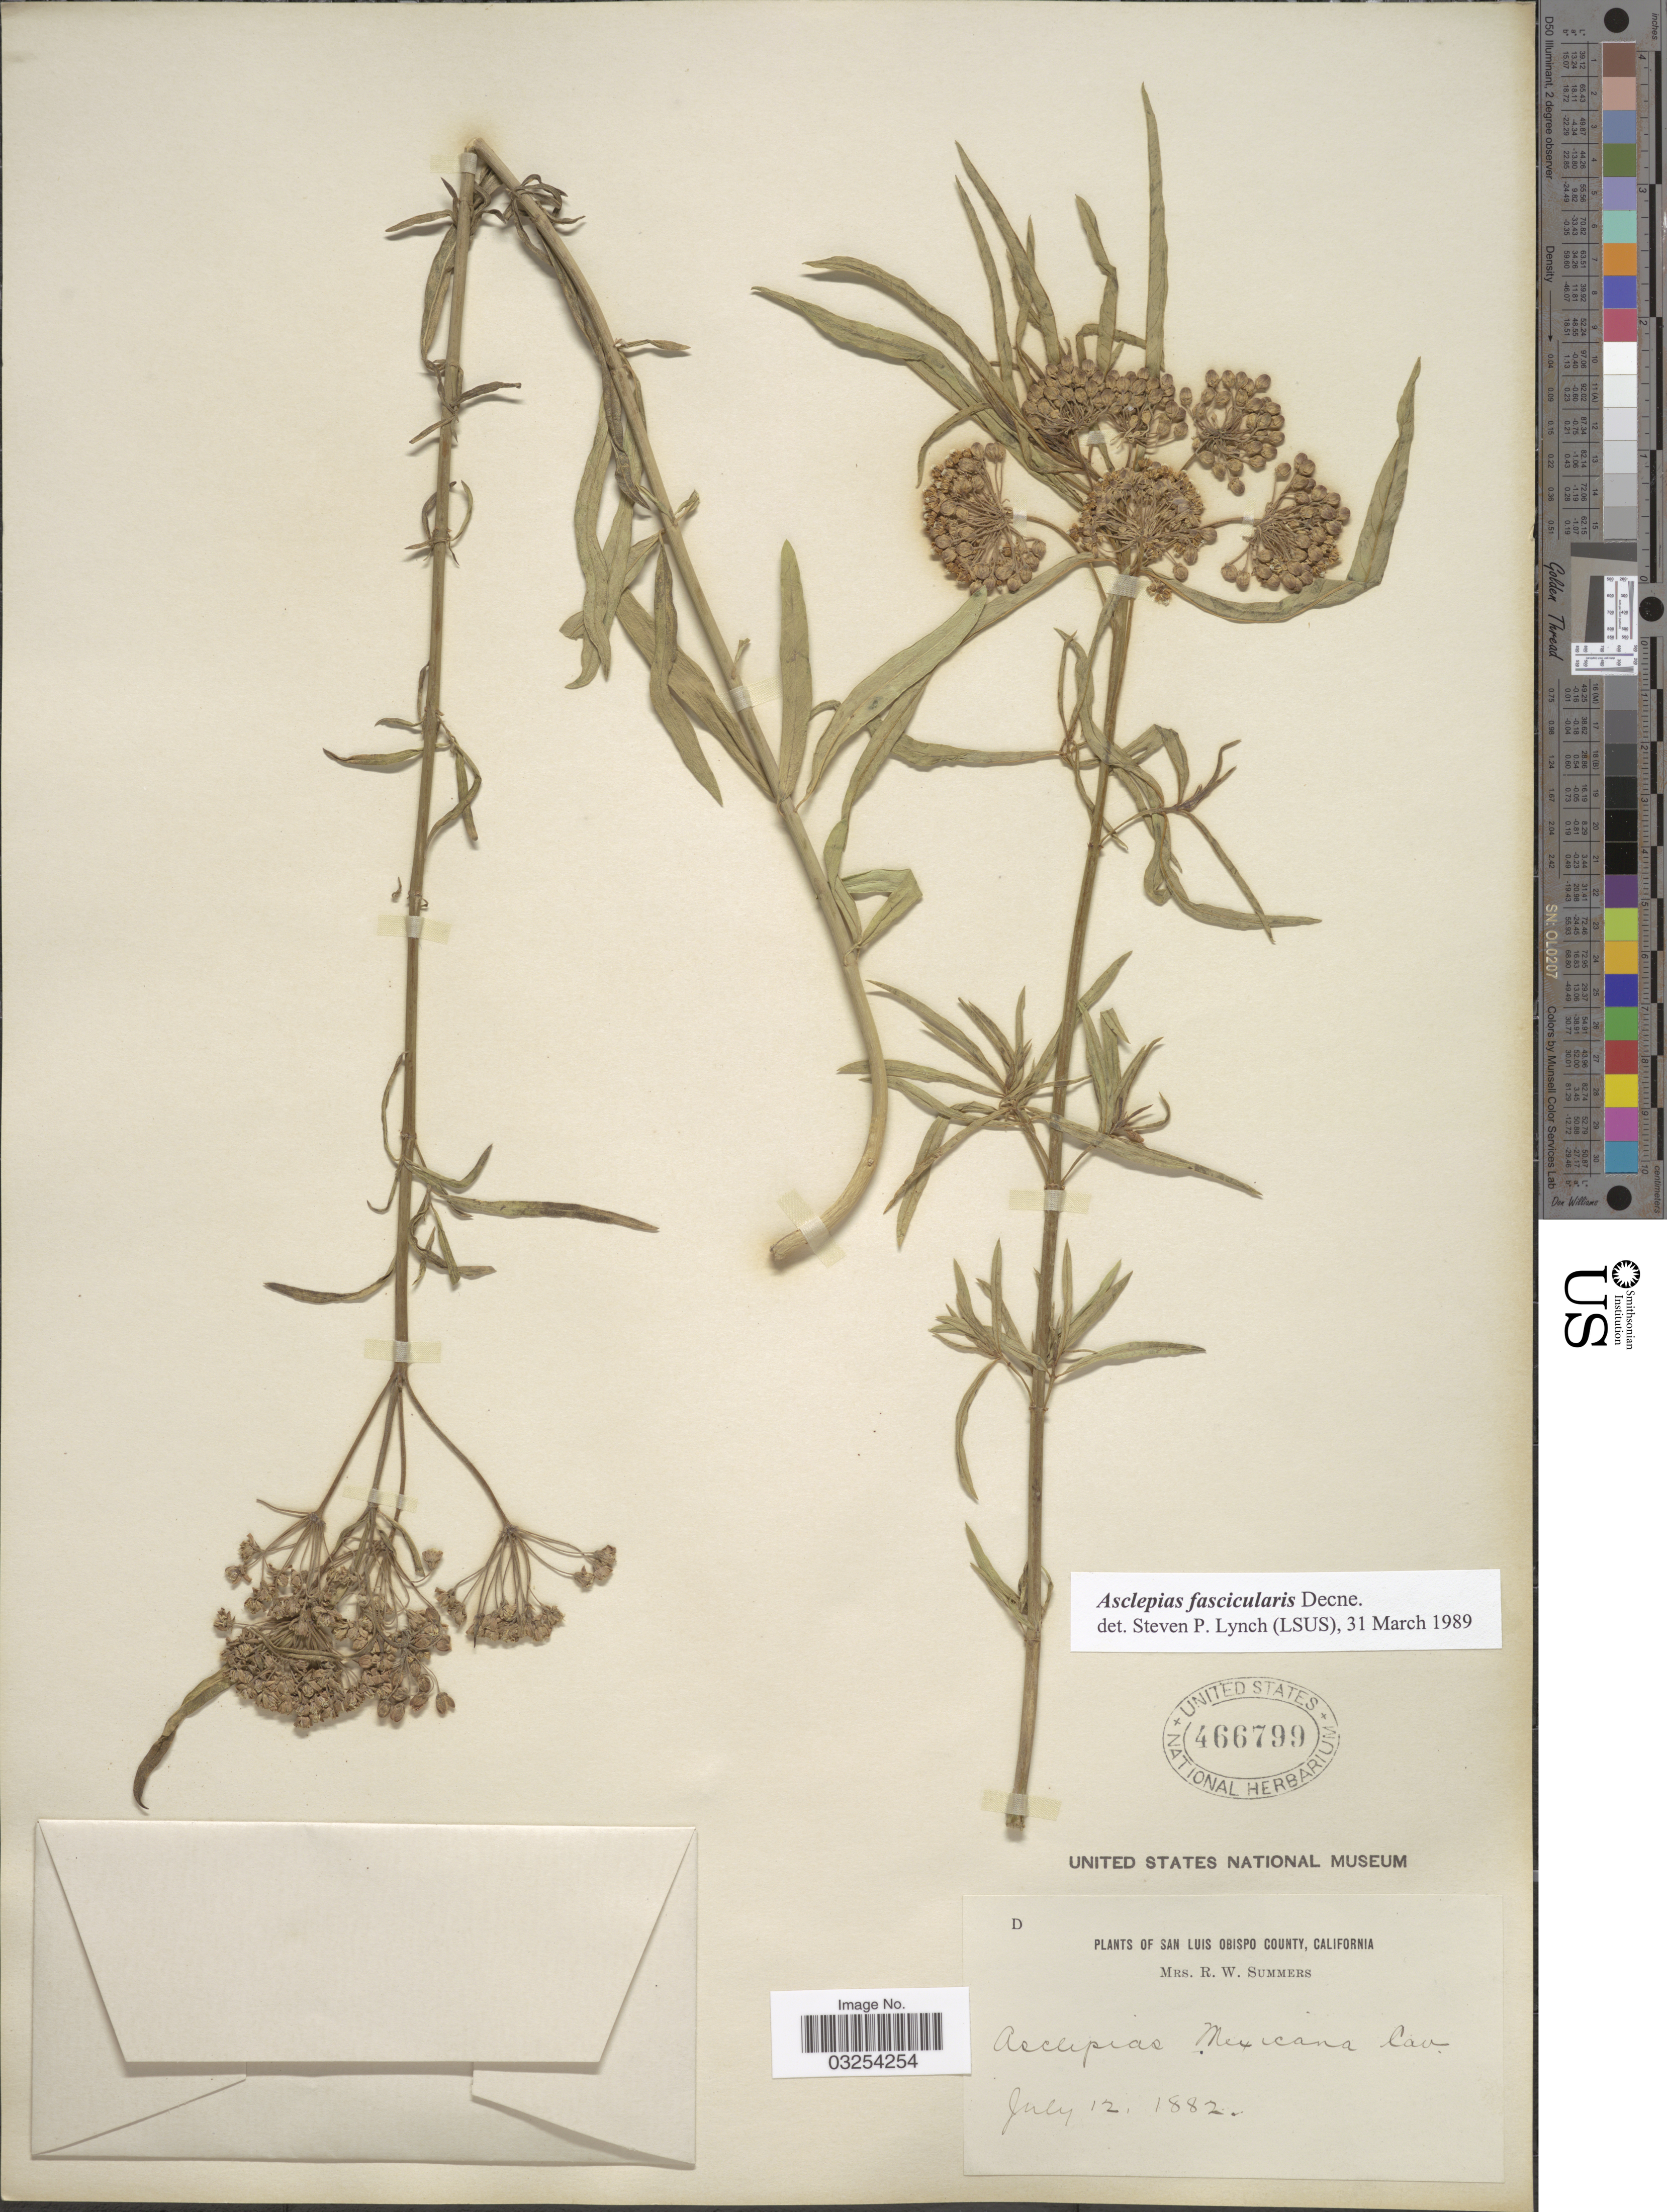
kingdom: Plantae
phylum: Tracheophyta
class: Magnoliopsida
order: Gentianales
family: Apocynaceae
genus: Asclepias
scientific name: Asclepias fascicularis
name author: Decne.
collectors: R. Summers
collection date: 1882-07-12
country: United States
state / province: California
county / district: San Luis Obispo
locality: San Luis Obispo County.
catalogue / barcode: US 466799